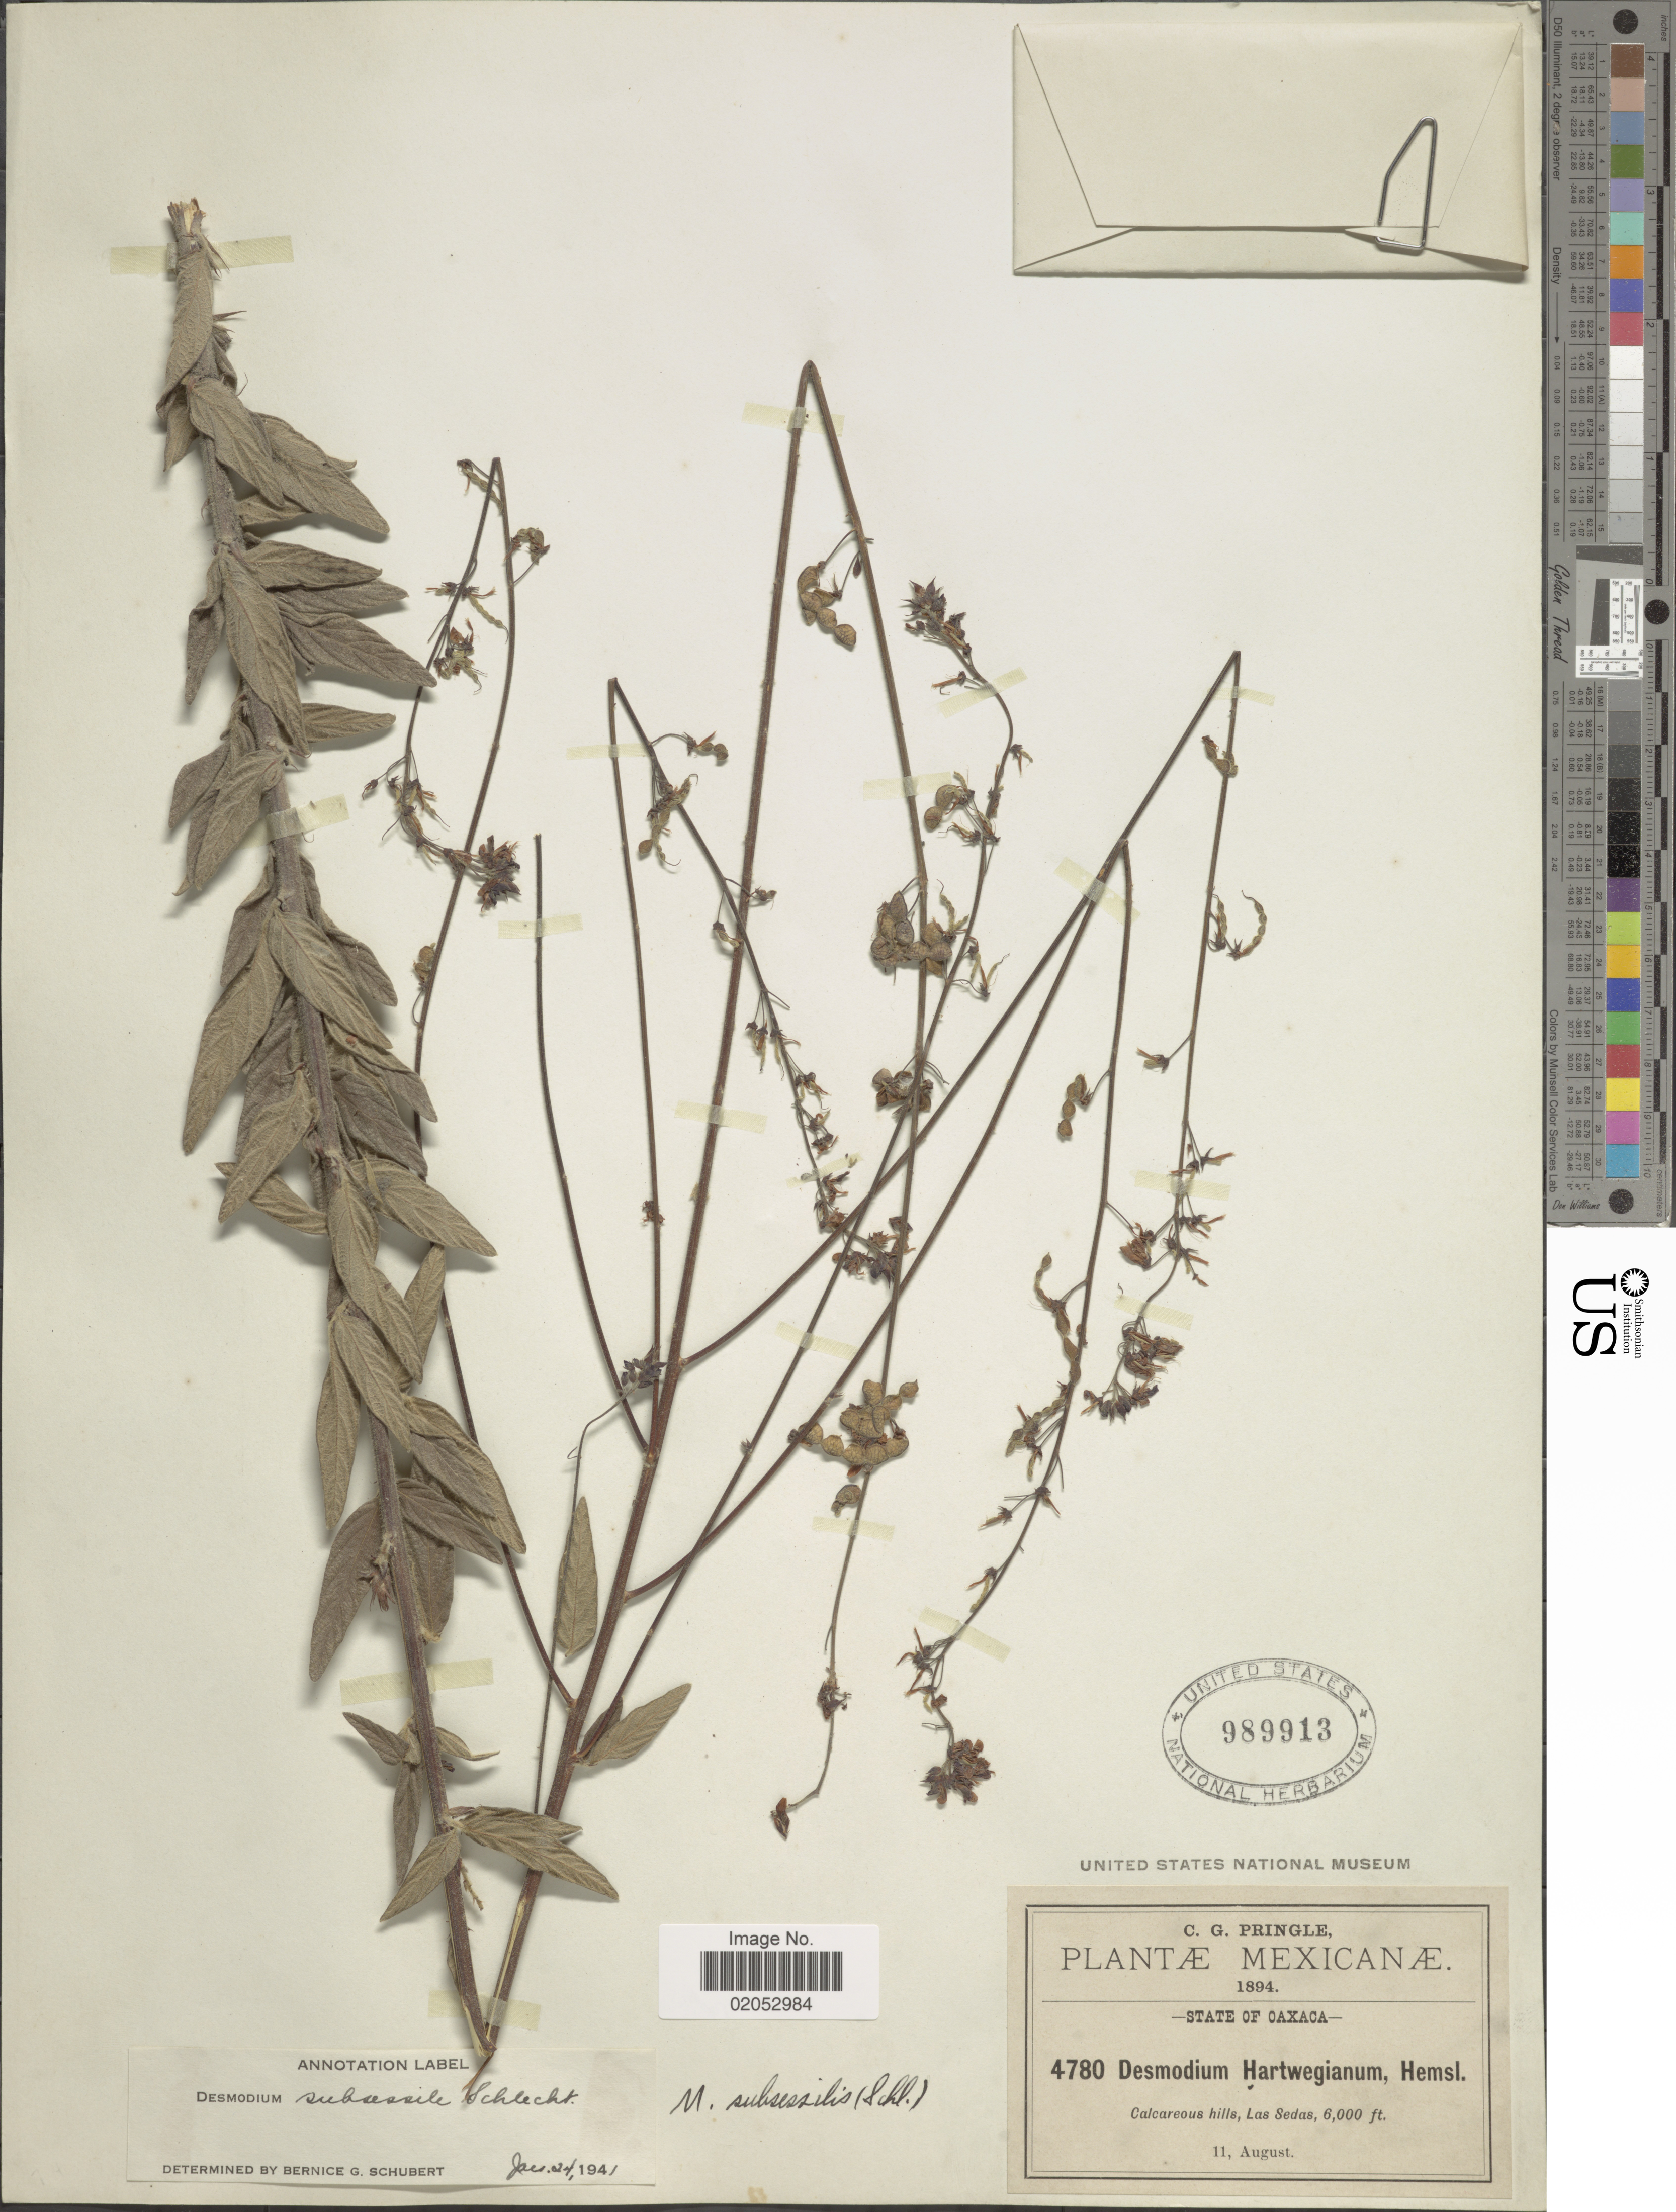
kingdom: Plantae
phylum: Tracheophyta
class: Magnoliopsida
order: Fabales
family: Fabaceae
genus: Desmodium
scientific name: Desmodium subsessile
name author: Seaton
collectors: C. G. Pringle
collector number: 4780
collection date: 1894-08-11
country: Mexico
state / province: Oaxaca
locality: State of Oaxaca. Calcareous hills, Las Sedas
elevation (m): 1829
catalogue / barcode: US 989913